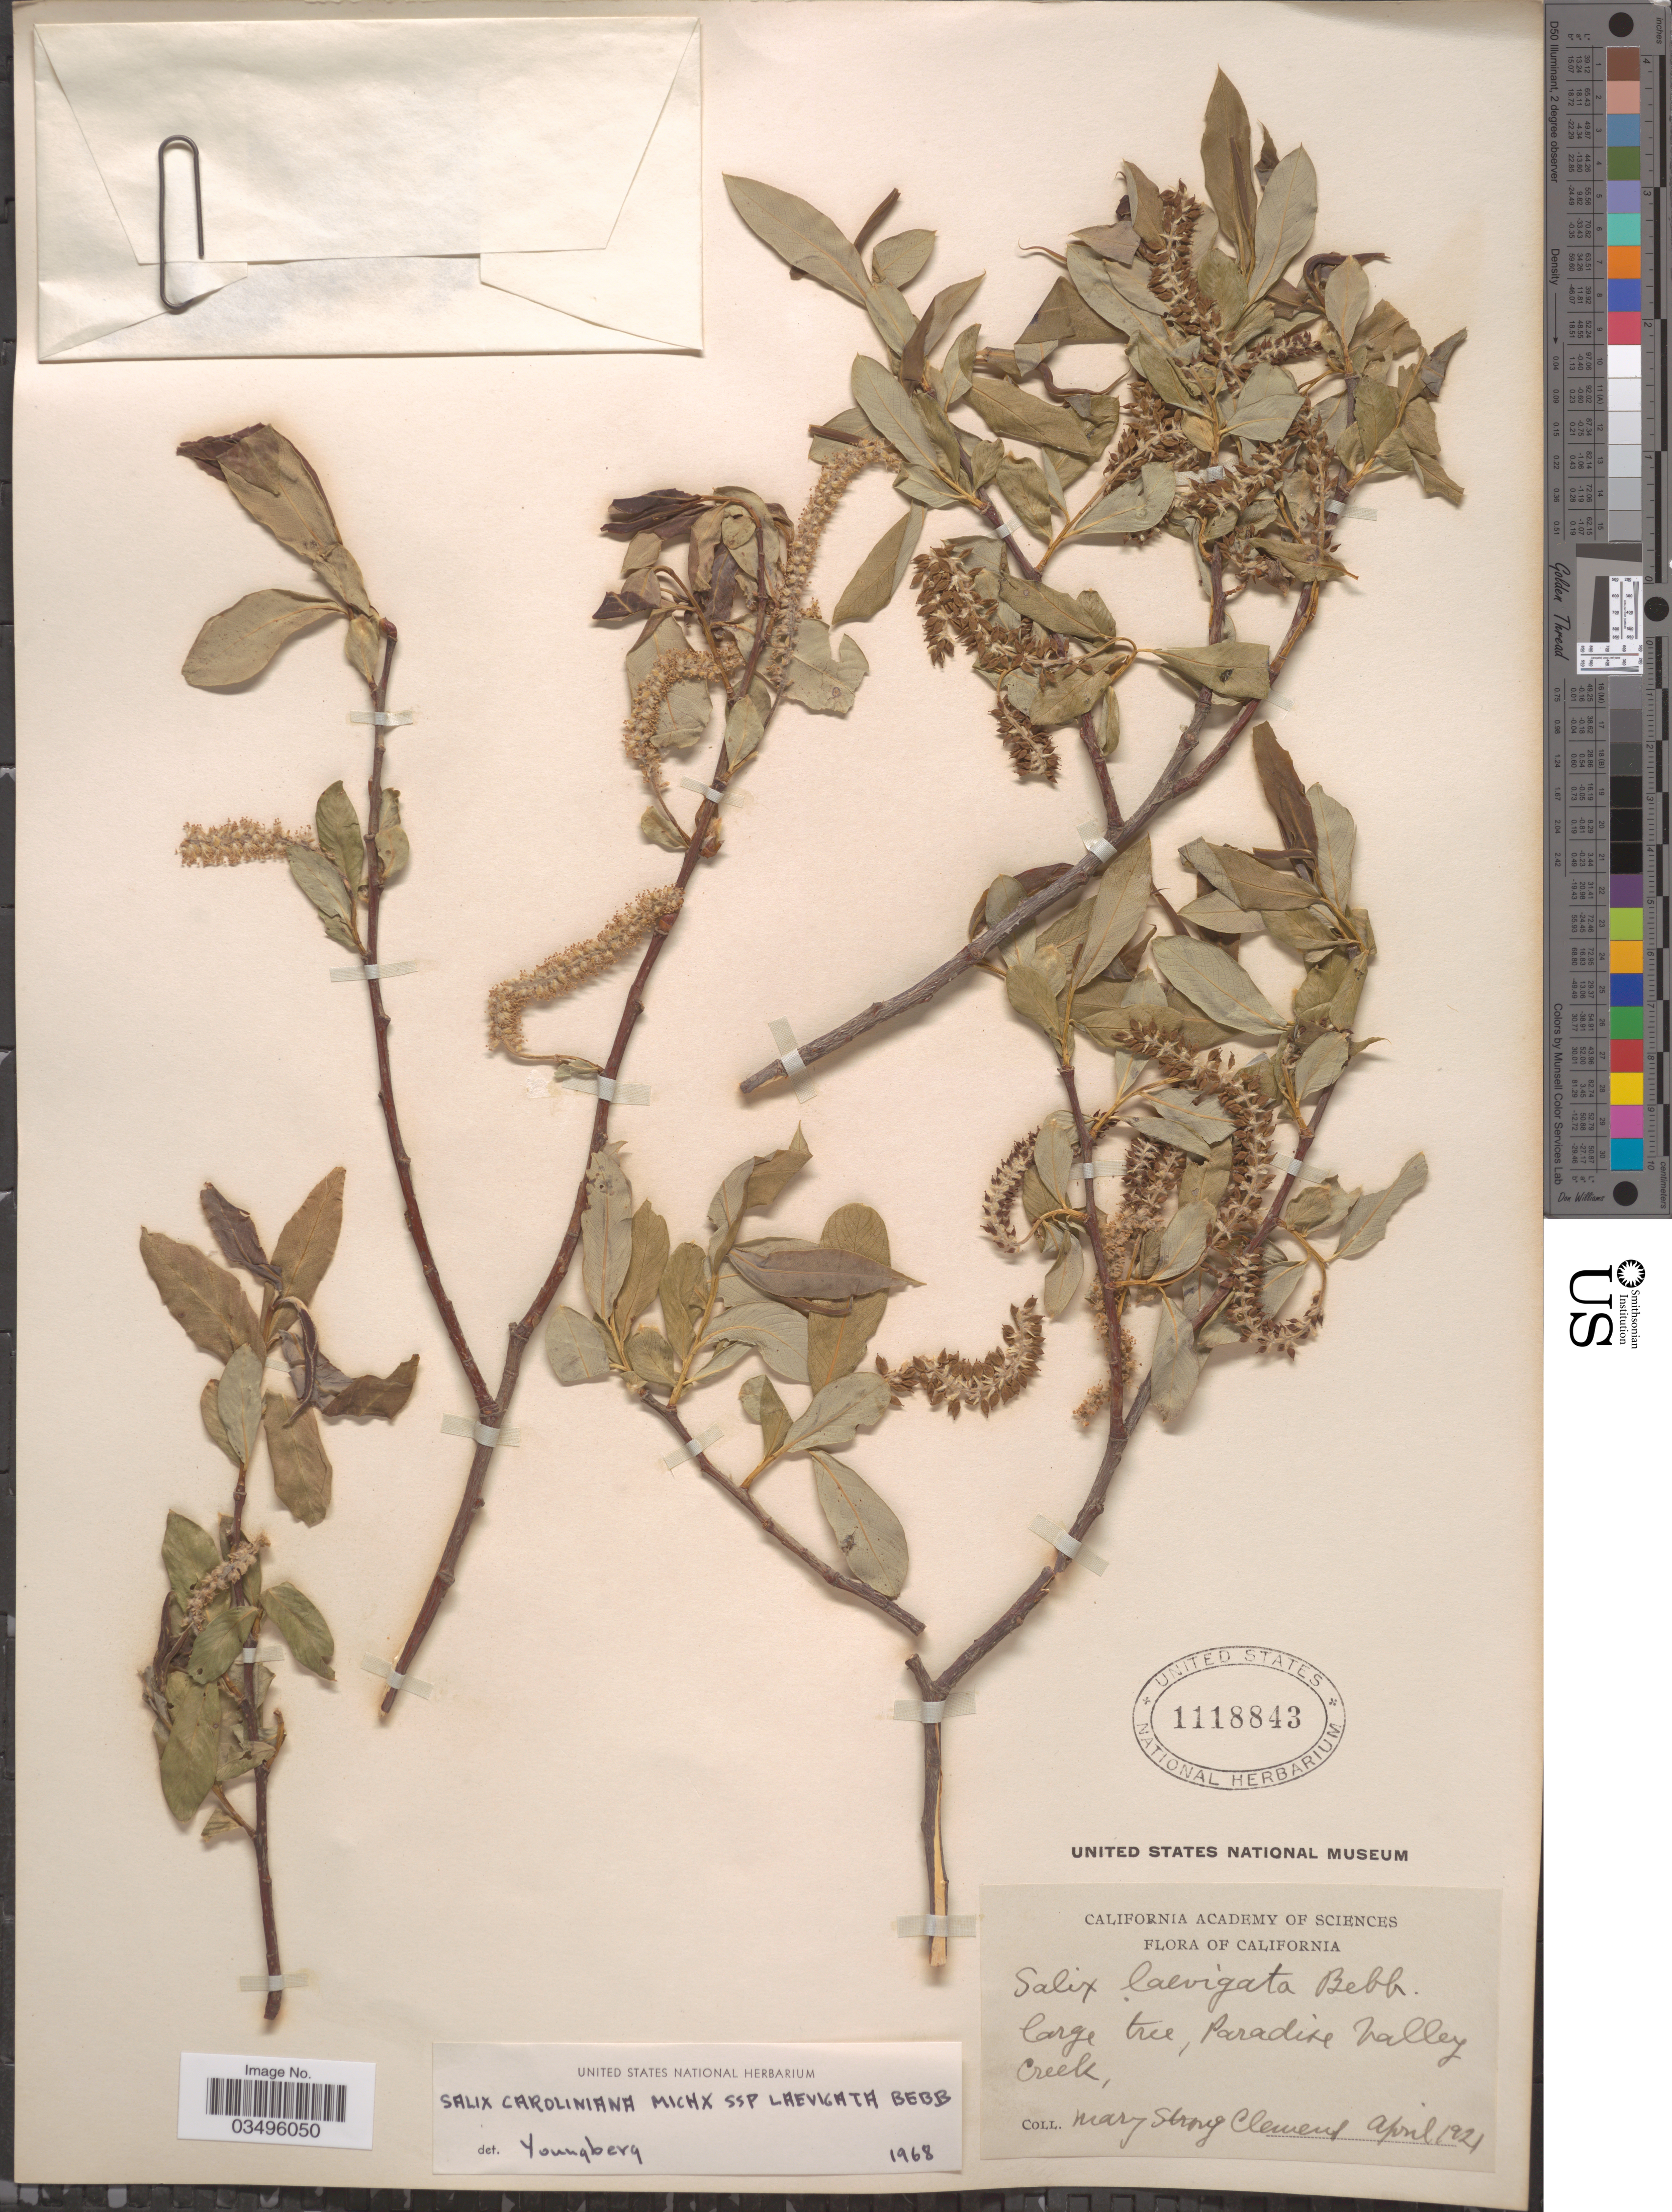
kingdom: Plantae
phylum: Tracheophyta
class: Magnoliopsida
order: Malpighiales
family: Salicaceae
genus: Salix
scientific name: Salix caroliniana subsp. laevigata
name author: Bebb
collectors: M. S. Clemens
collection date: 1921-04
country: United States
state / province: California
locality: Paradise Valley Creek.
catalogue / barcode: US 1118843